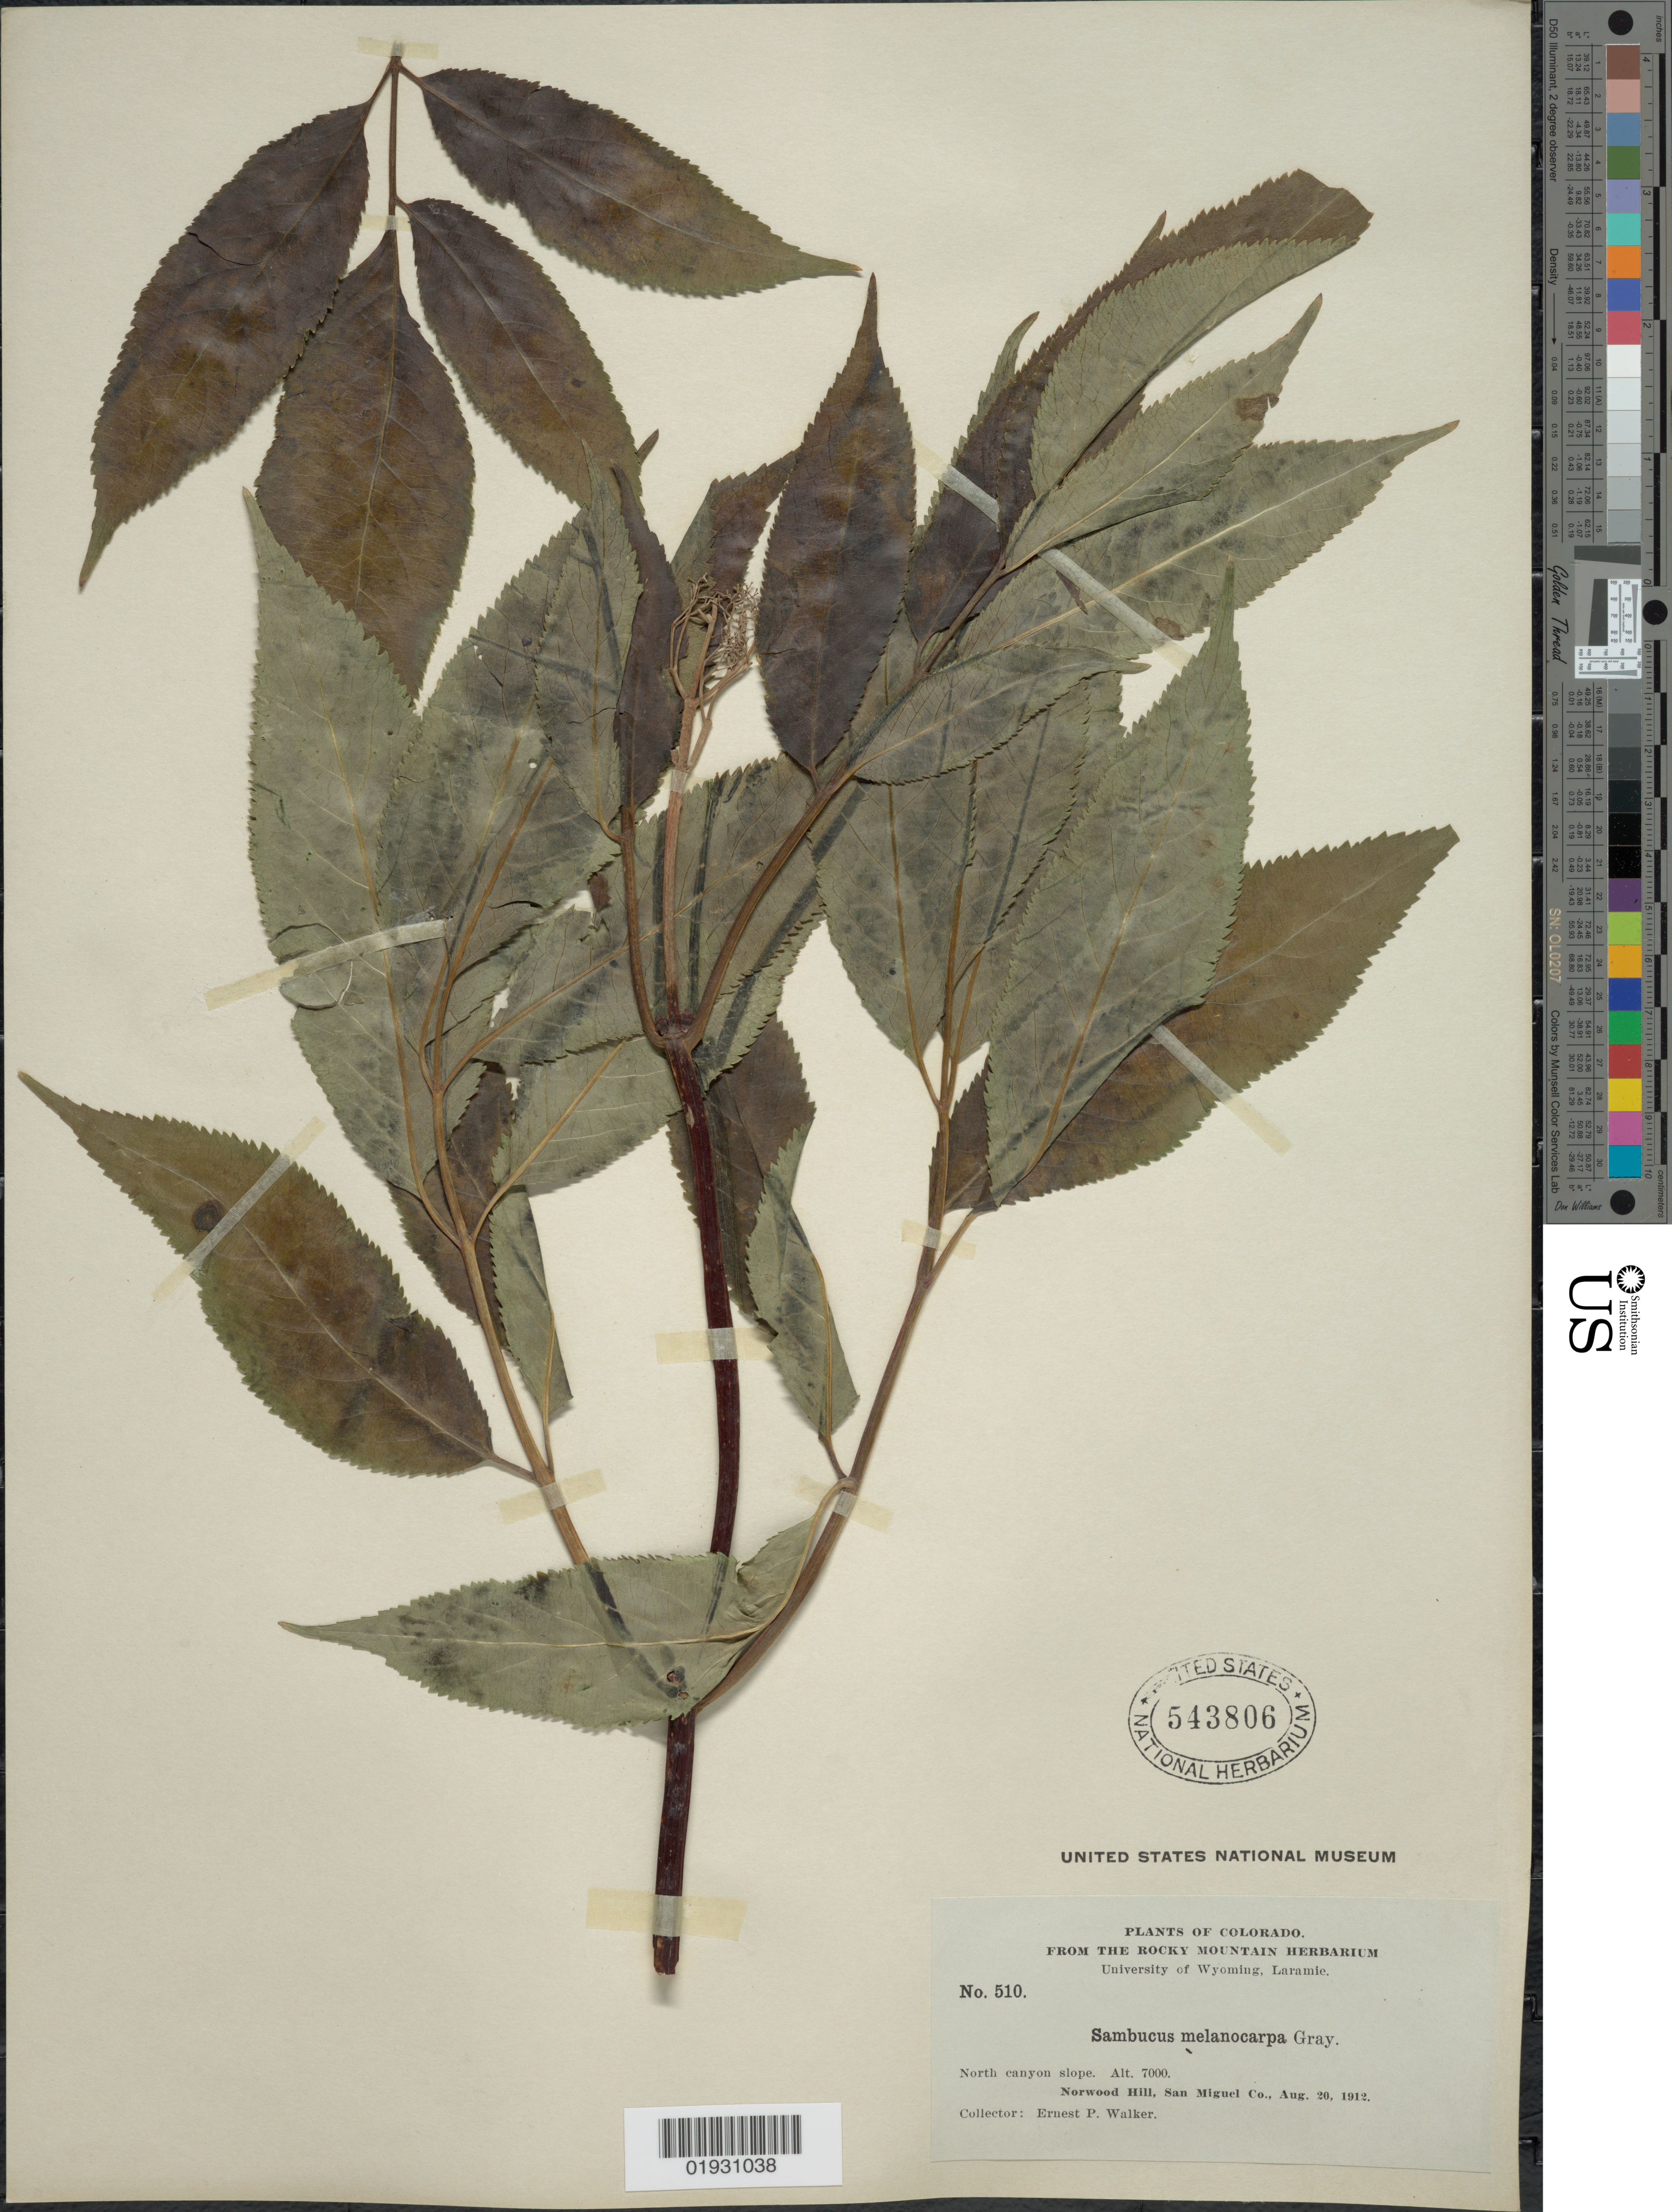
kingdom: Plantae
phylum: Tracheophyta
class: Magnoliopsida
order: Dipsacales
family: Viburnaceae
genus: Sambucus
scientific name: Sambucus melanocarpa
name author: A. Gray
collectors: E. P. Walker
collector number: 510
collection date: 1912-08-20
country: United States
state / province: Colorado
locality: North canyon slope. Norwood Hill, San Miguel Co.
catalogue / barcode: US 543806